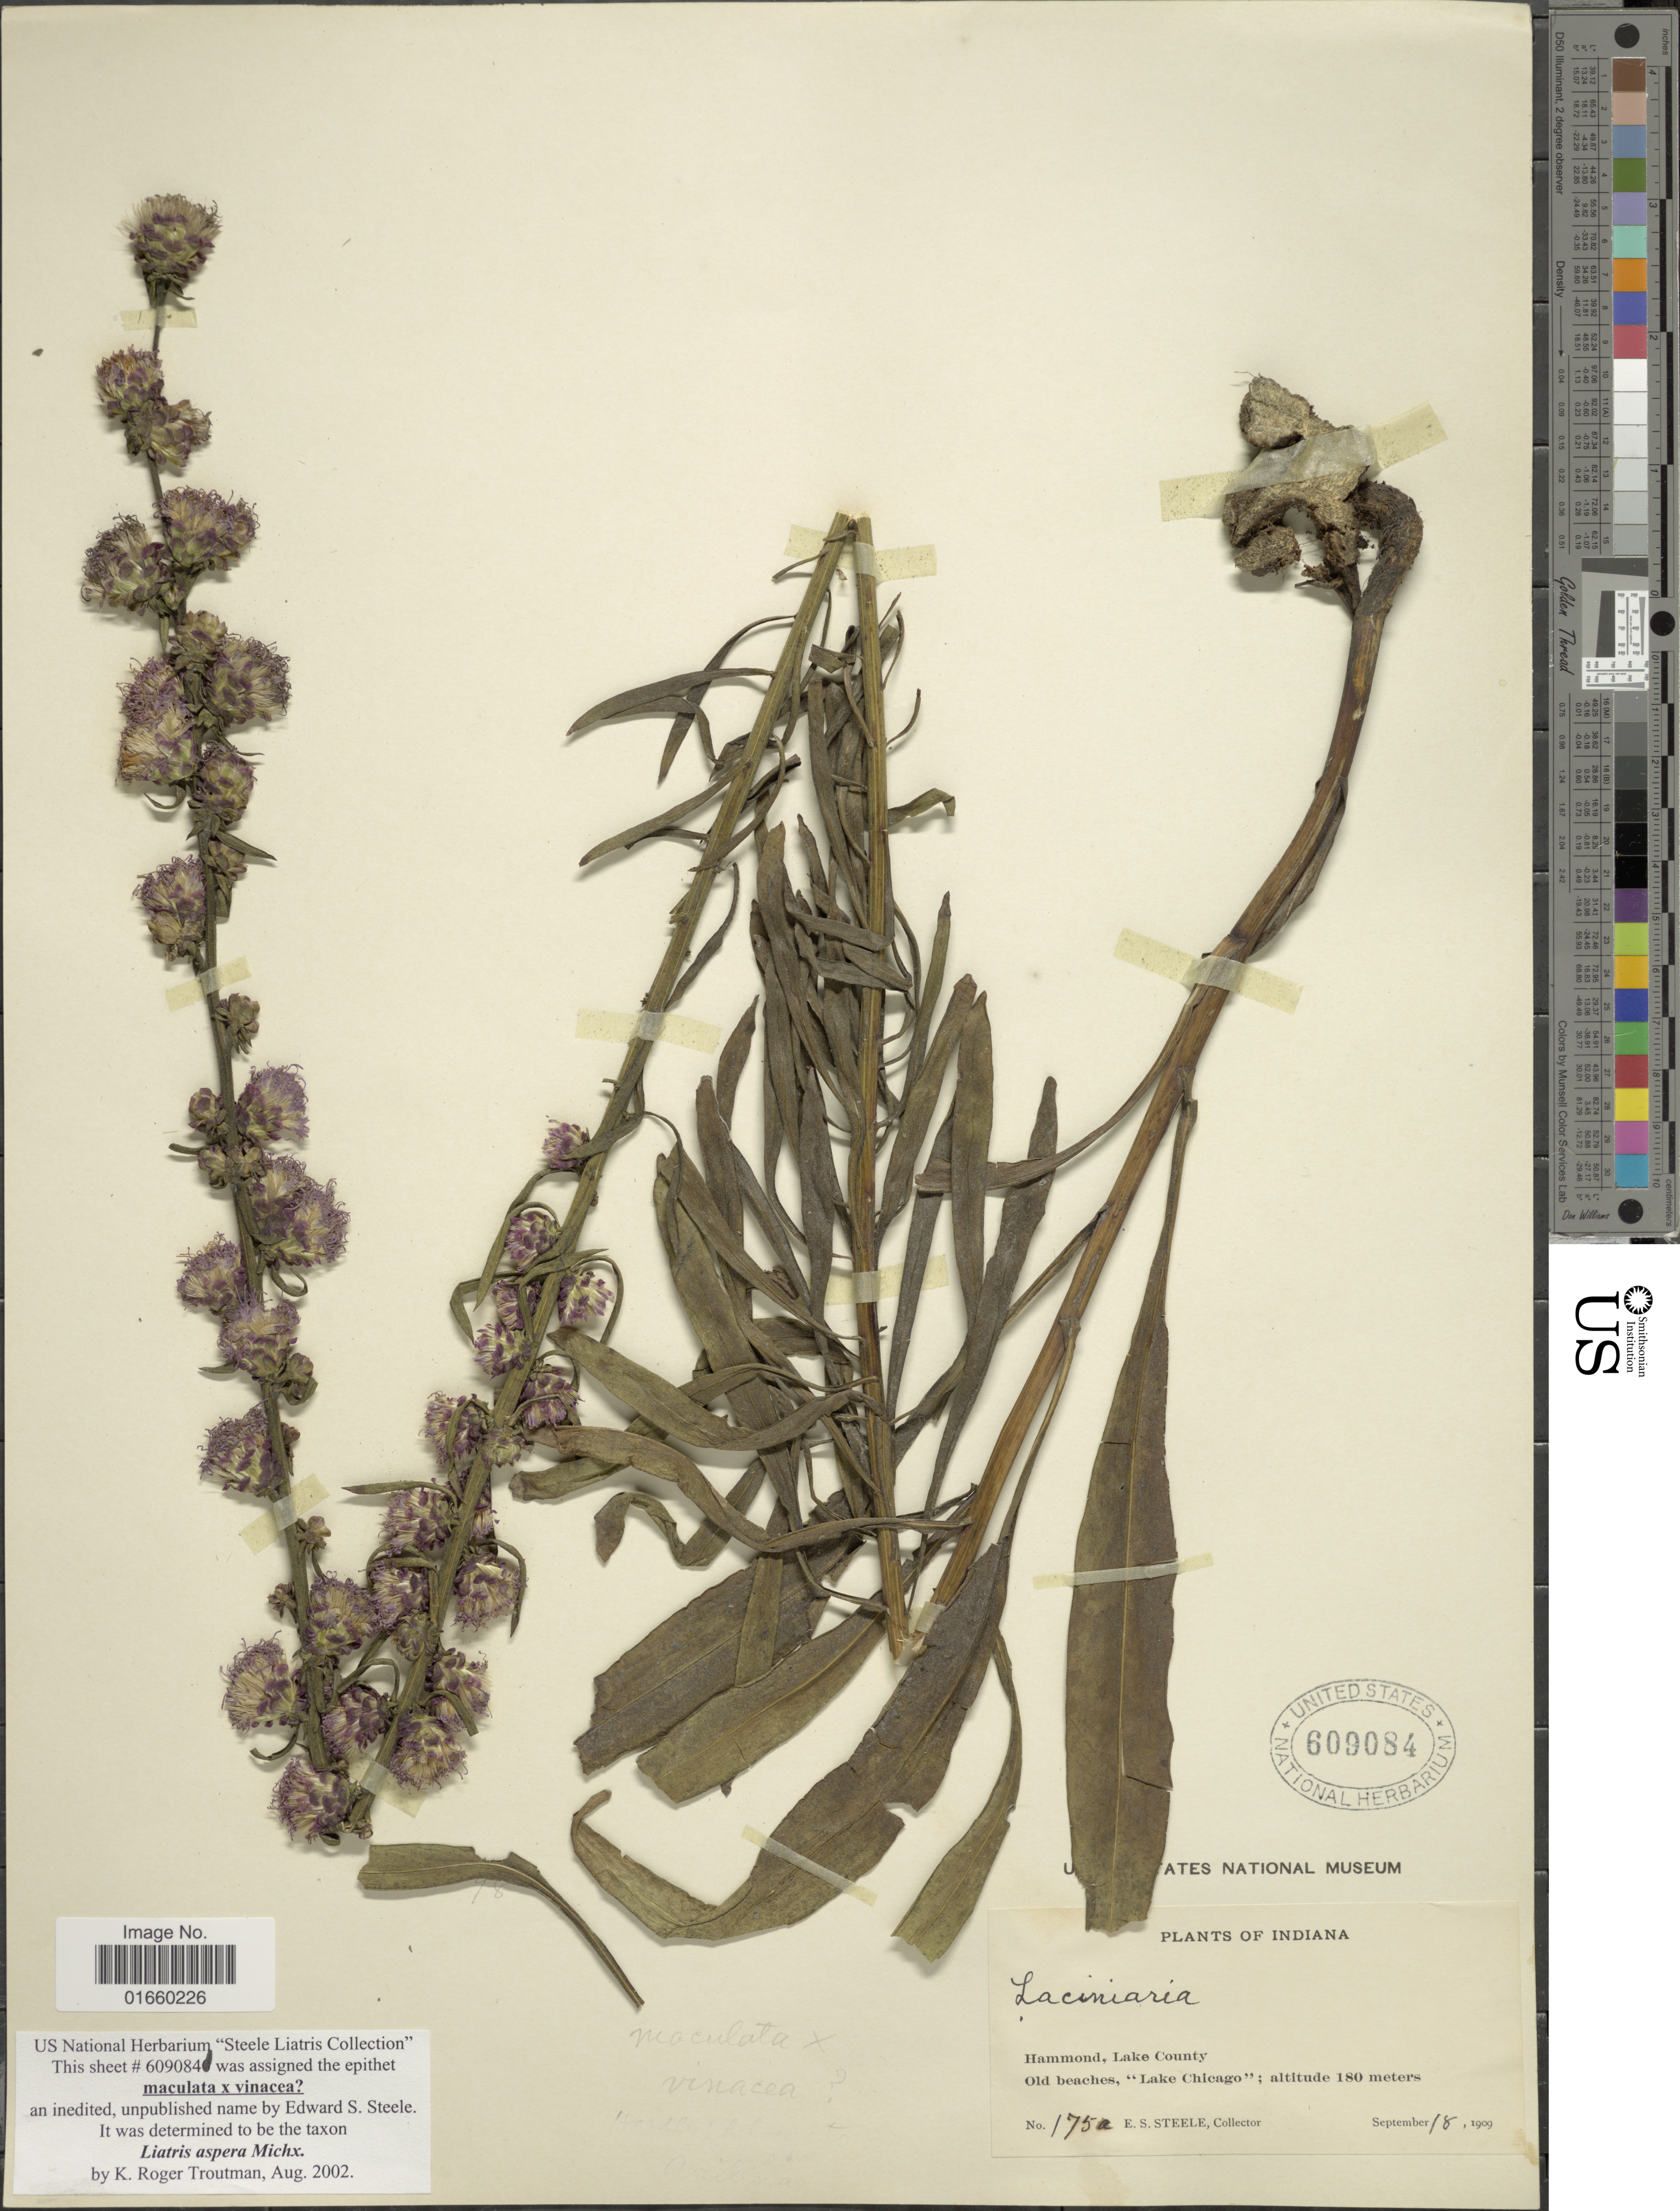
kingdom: Plantae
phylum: Tracheophyta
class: Magnoliopsida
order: Asterales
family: Asteraceae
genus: Liatris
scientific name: Liatris aspera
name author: Michx.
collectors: E. Steele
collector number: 175a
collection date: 1909-09-18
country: United States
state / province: Indiana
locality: Hammond, Lake County, Old beaches, "Lake Chicago"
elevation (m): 180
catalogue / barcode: US 609084